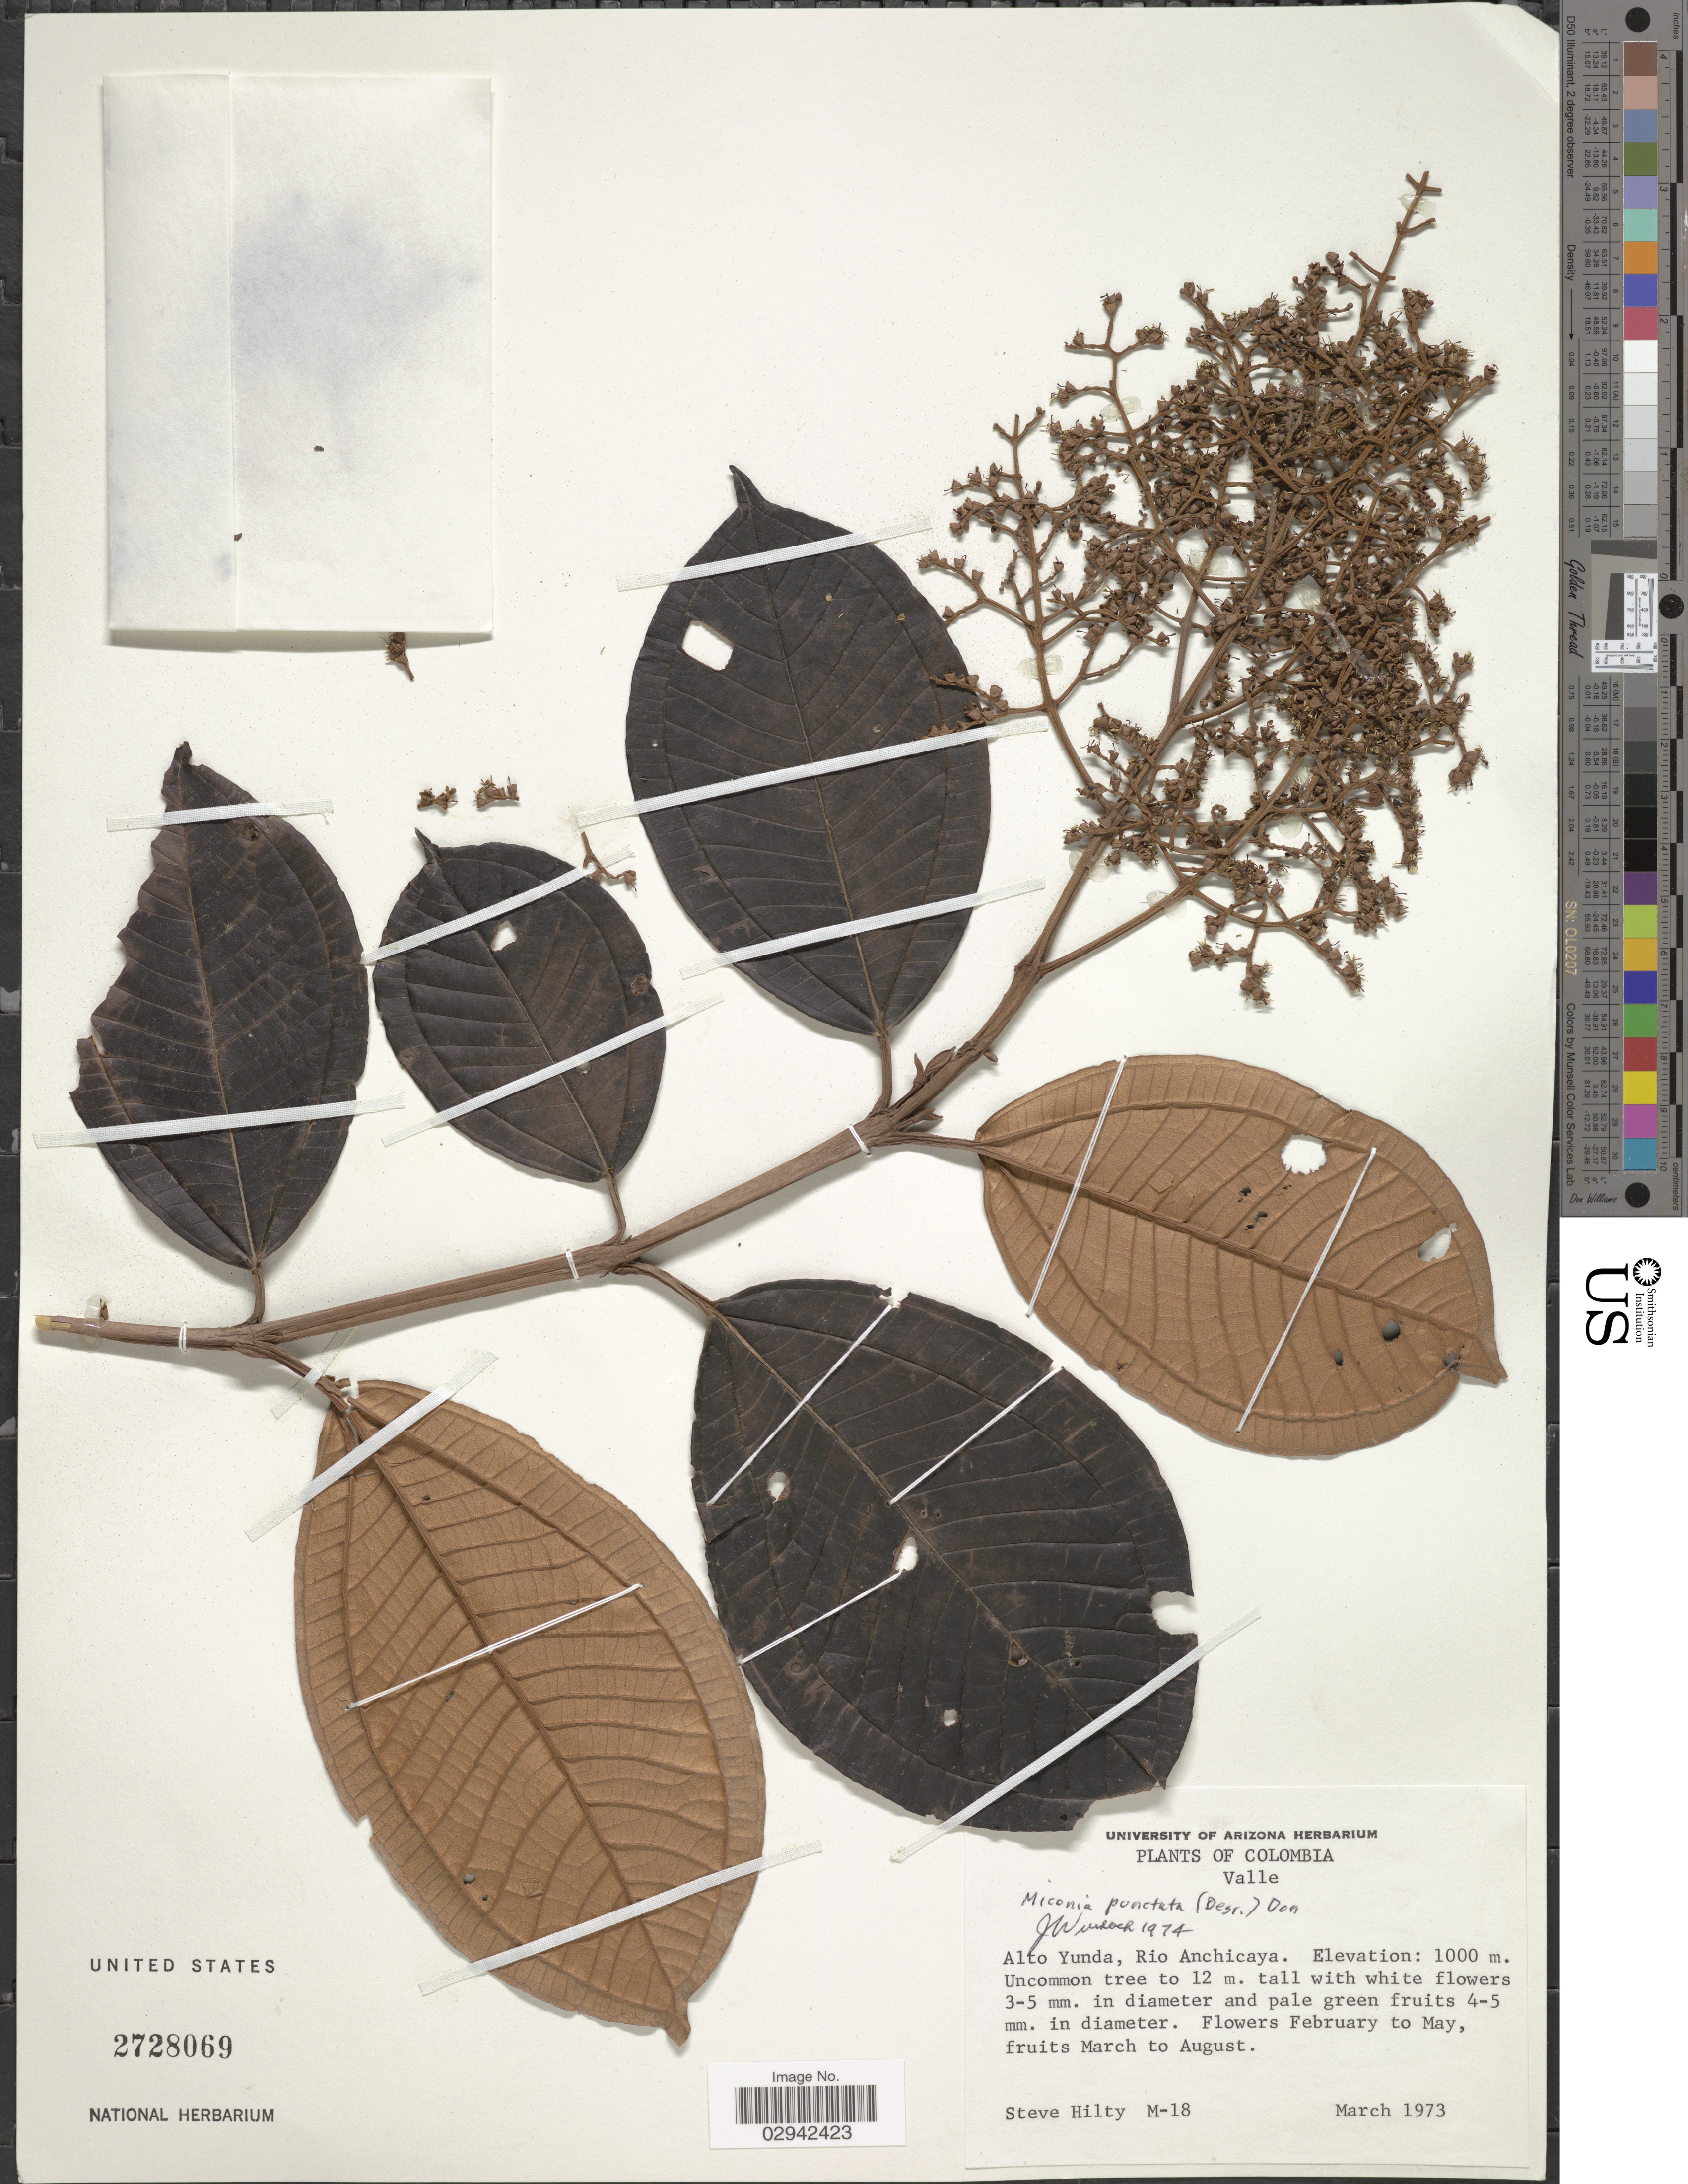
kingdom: Plantae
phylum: Tracheophyta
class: Magnoliopsida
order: Myrtales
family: Melastomataceae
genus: Miconia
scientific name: Miconia punctata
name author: (Desr.) D. Don ex DC.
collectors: S. Hilty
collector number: M-18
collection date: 1973-03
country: Colombia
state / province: Valle del Cauca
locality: Alto Yunda, Rio Anchicaya.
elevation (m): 1000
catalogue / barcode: US 2728069